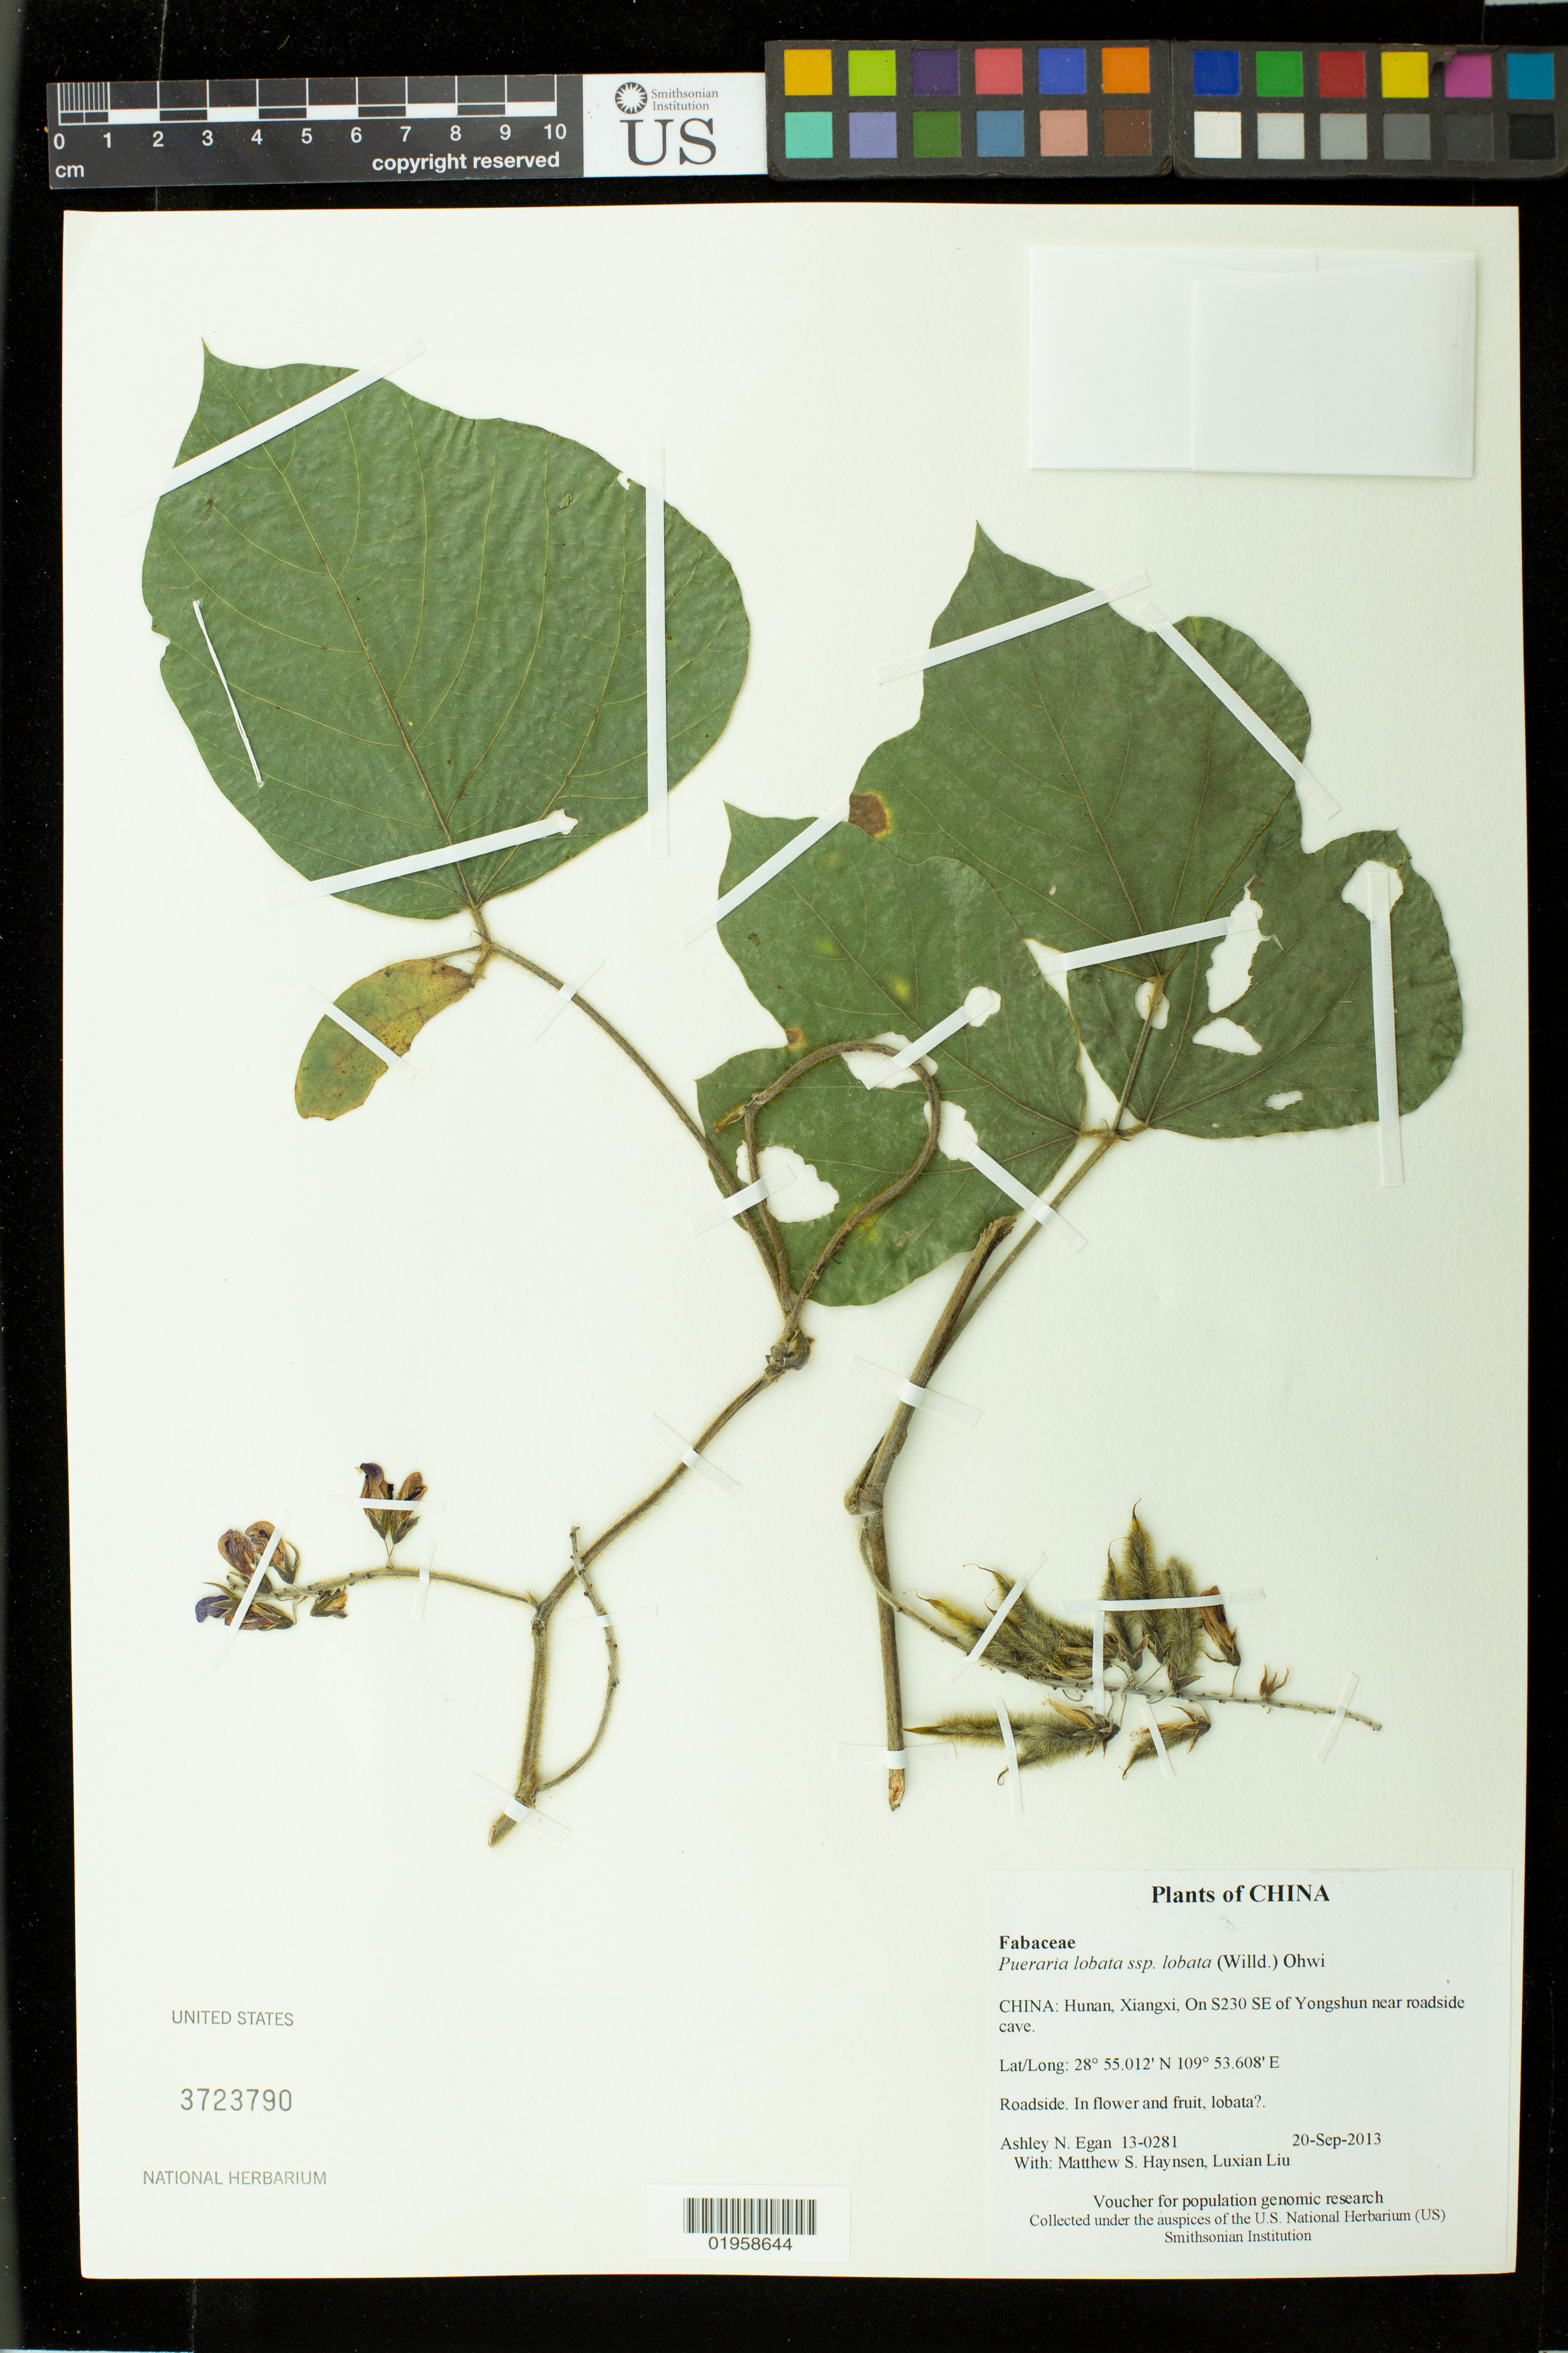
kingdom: Plantae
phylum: Tracheophyta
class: Magnoliopsida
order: Fabales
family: Fabaceae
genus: Pueraria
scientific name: Pueraria lobata subsp. lobata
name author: (Willd.) Ohwi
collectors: A. N. Egan, M. Hansen & L. Liu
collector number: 13-0281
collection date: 2013-09-20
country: China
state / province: Hunan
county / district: Xiangxi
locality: On S230 SE of Yongshun near roadside cave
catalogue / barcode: US 3723790